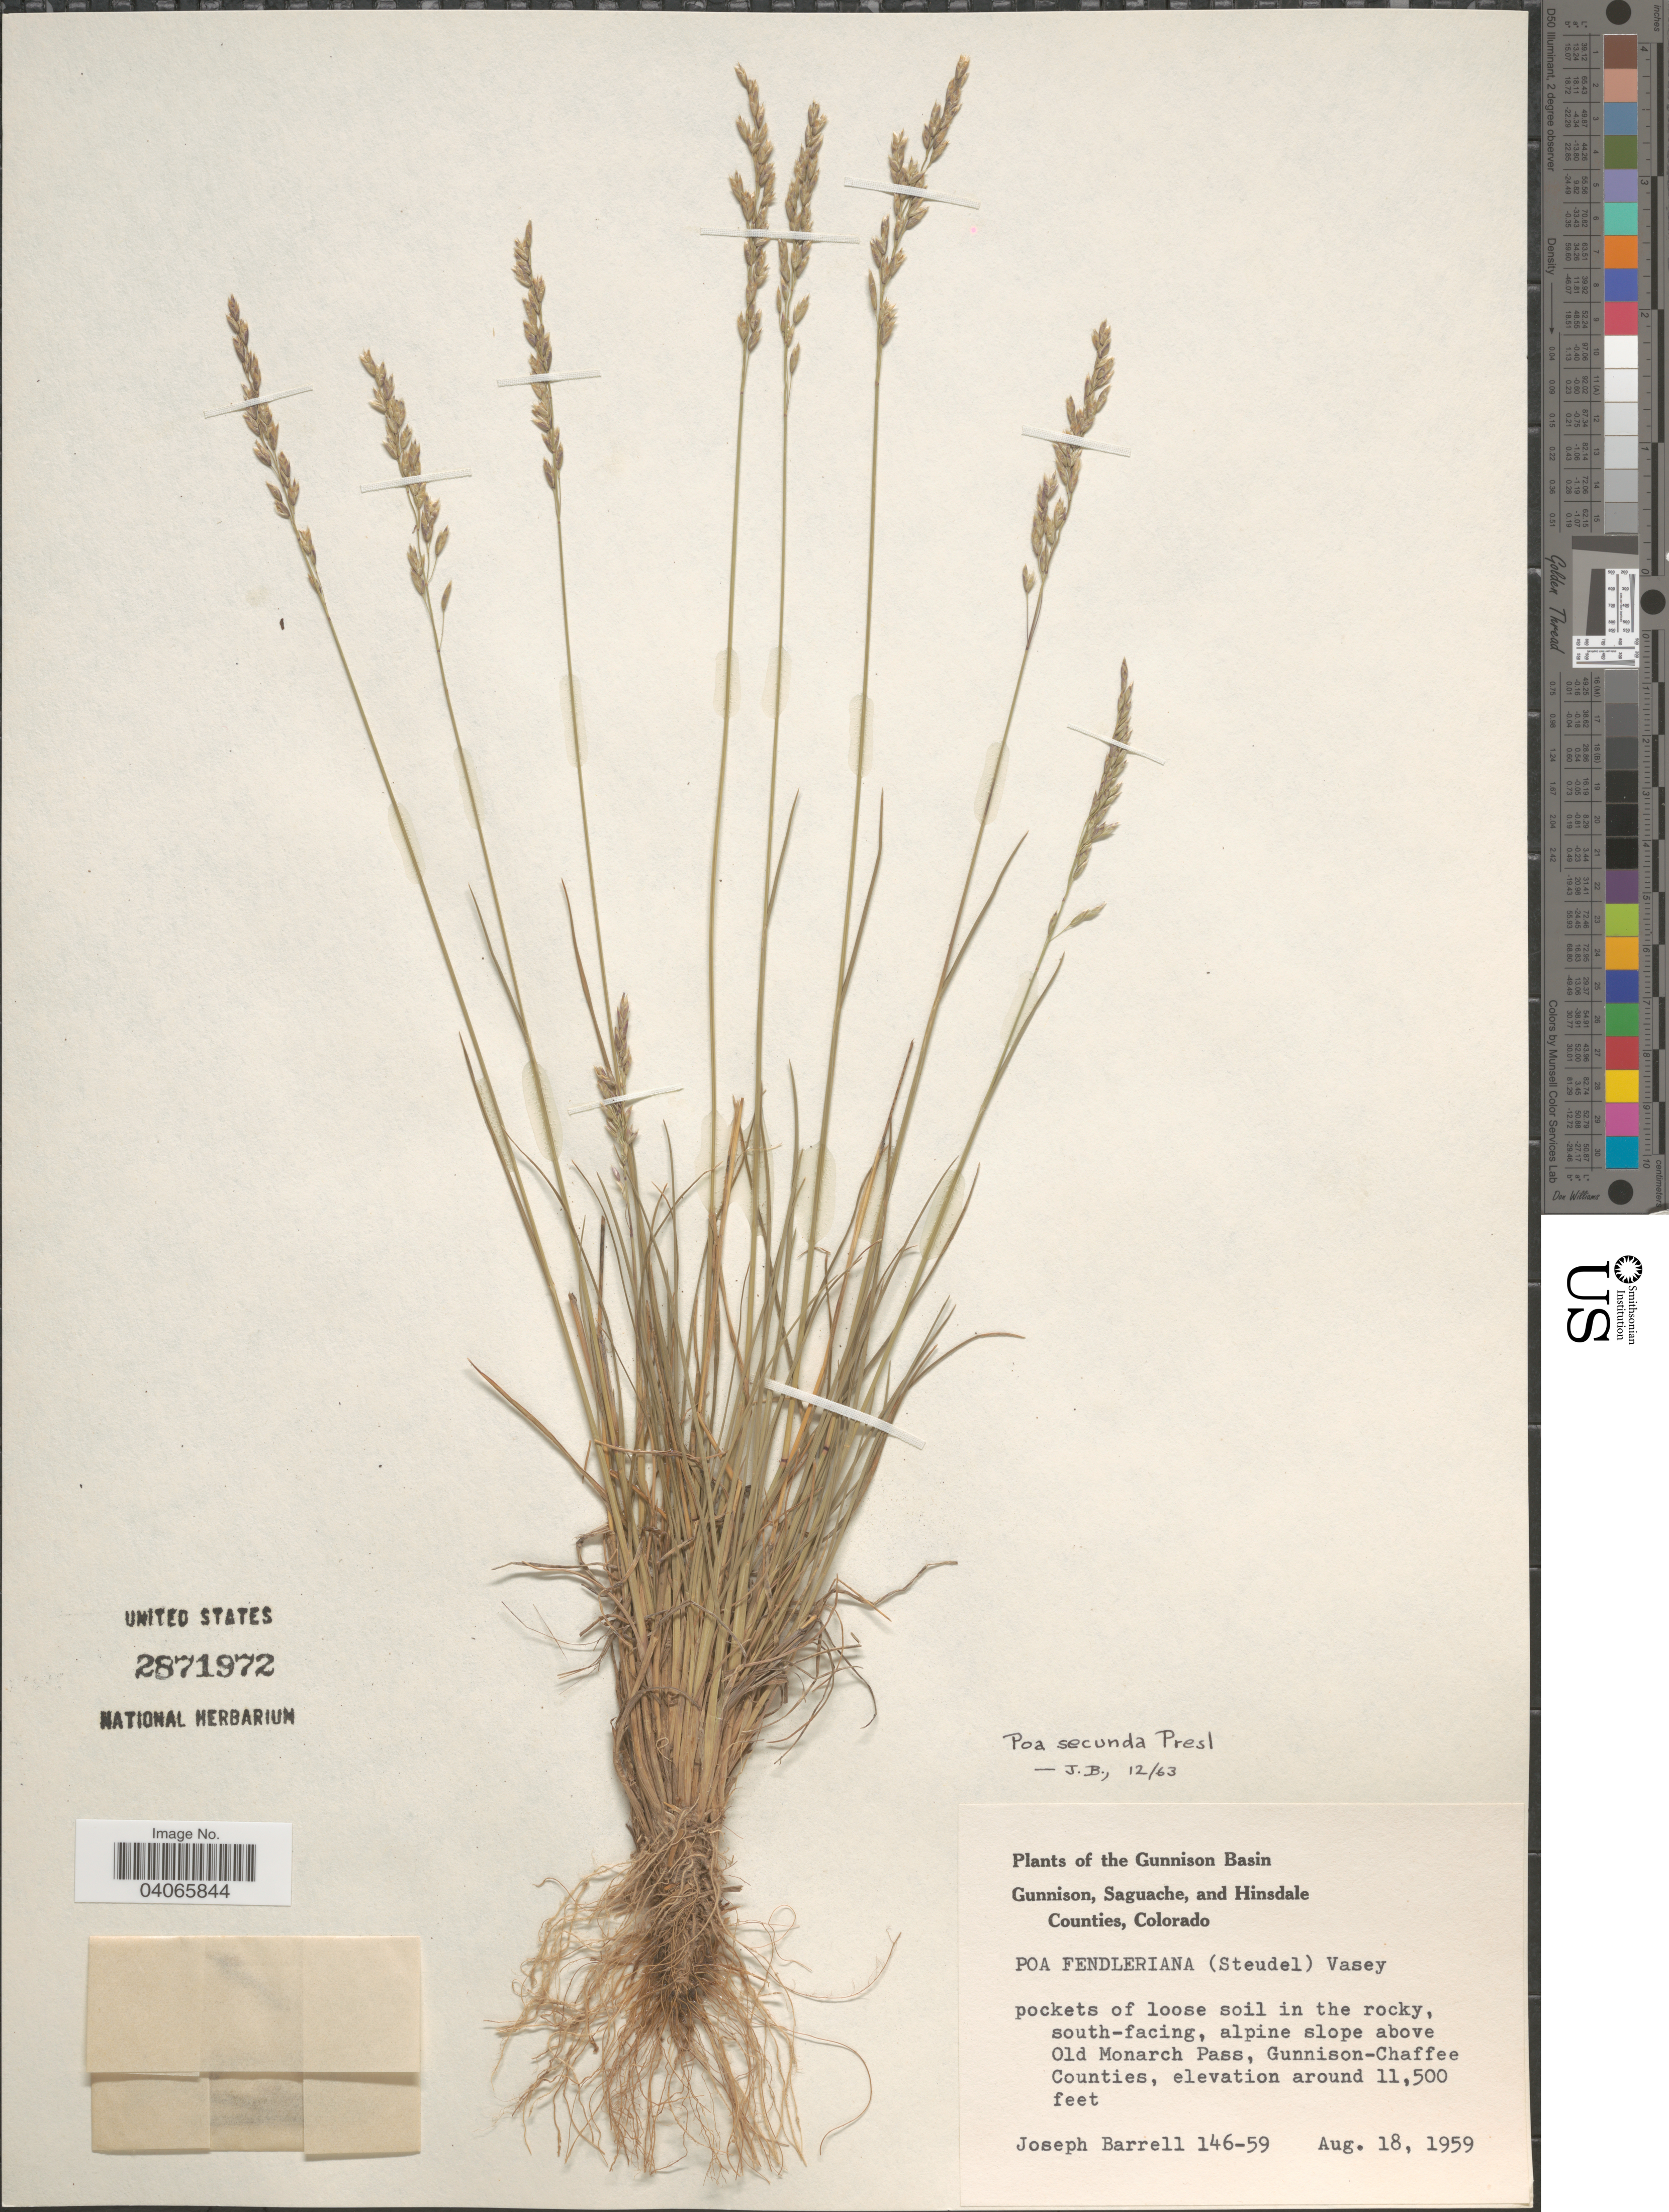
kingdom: Plantae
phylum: Tracheophyta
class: Liliopsida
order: Poales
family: Poaceae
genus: Poa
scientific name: Poa secunda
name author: J. Presl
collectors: J. Barrell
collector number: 146--59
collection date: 1959-08-18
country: United States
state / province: Colorado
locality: Gunnison Basin. South-facing, alpine slope above Old Monarch Pass, Gunnison-Chaffee Counties.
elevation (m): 3505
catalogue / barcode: US 2871972